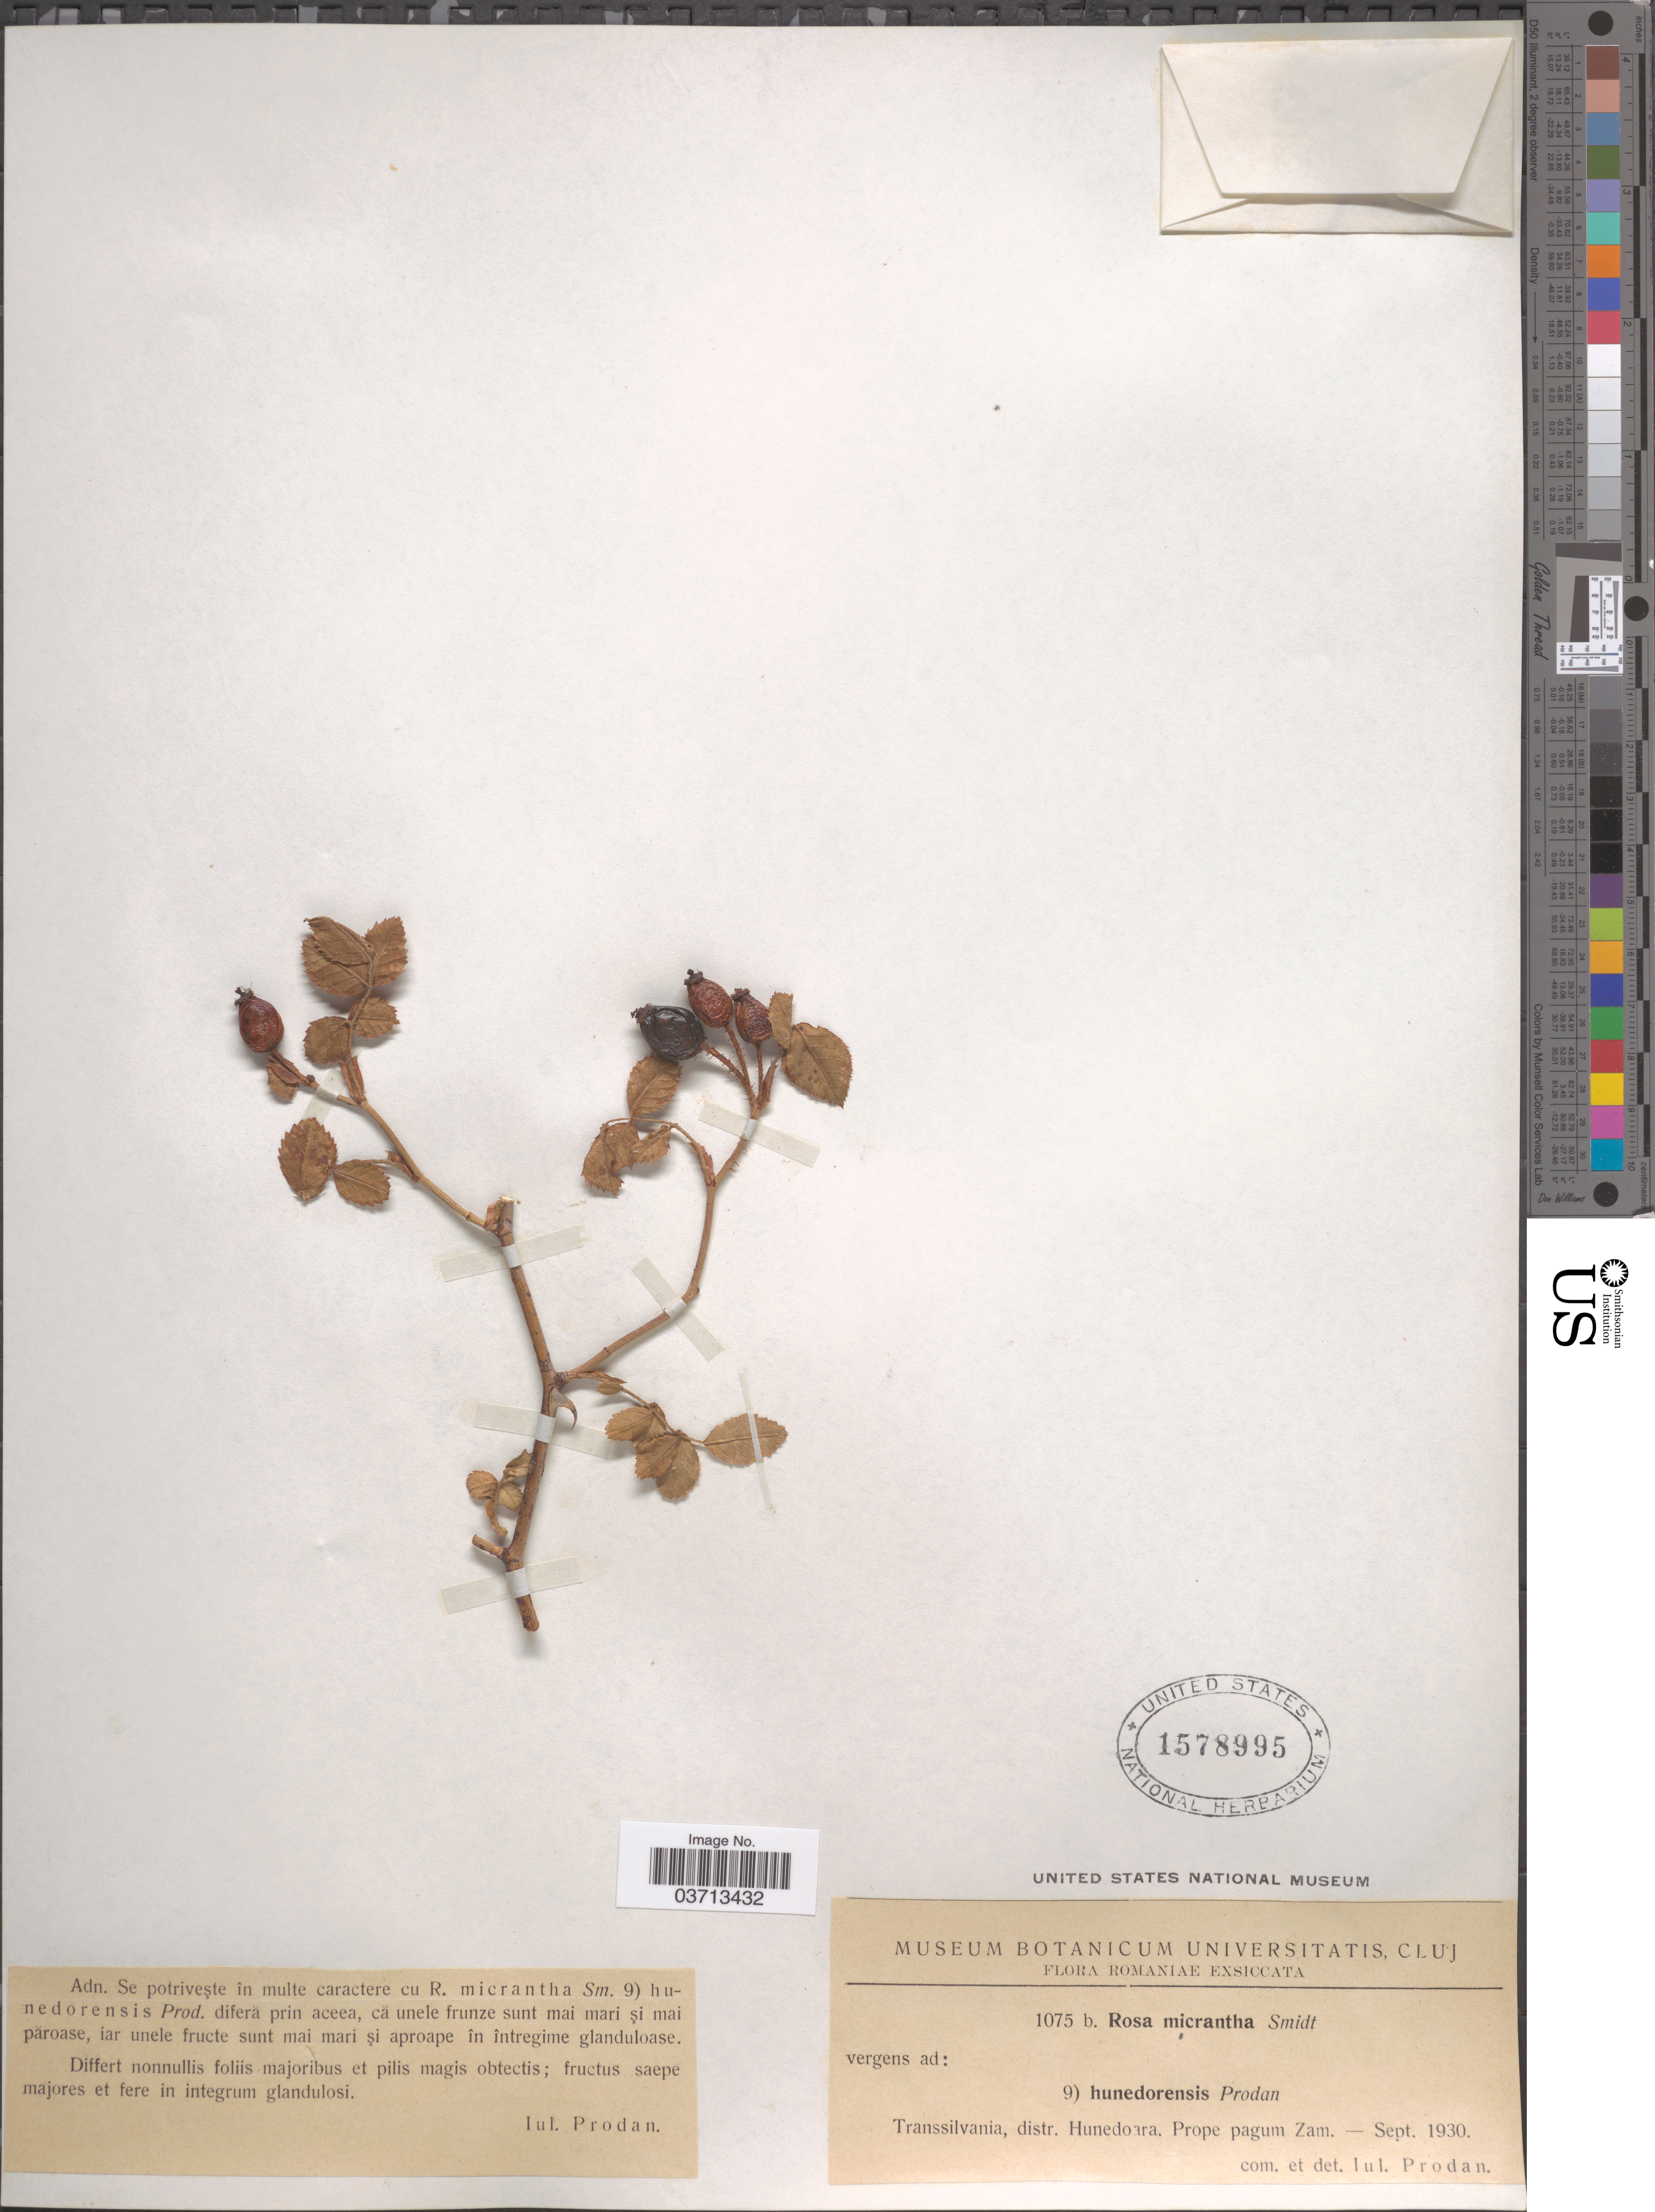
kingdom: Plantae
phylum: Tracheophyta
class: Magnoliopsida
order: Rosales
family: Rosaceae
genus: Rosa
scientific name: Rosa micrantha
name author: Borrer ex Small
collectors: J. Prodan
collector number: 1075 b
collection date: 1930-09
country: Romania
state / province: Hunedoara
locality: Transsilvania, distr. Hunedoara. Prope pagum Zam.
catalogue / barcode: US 1578995